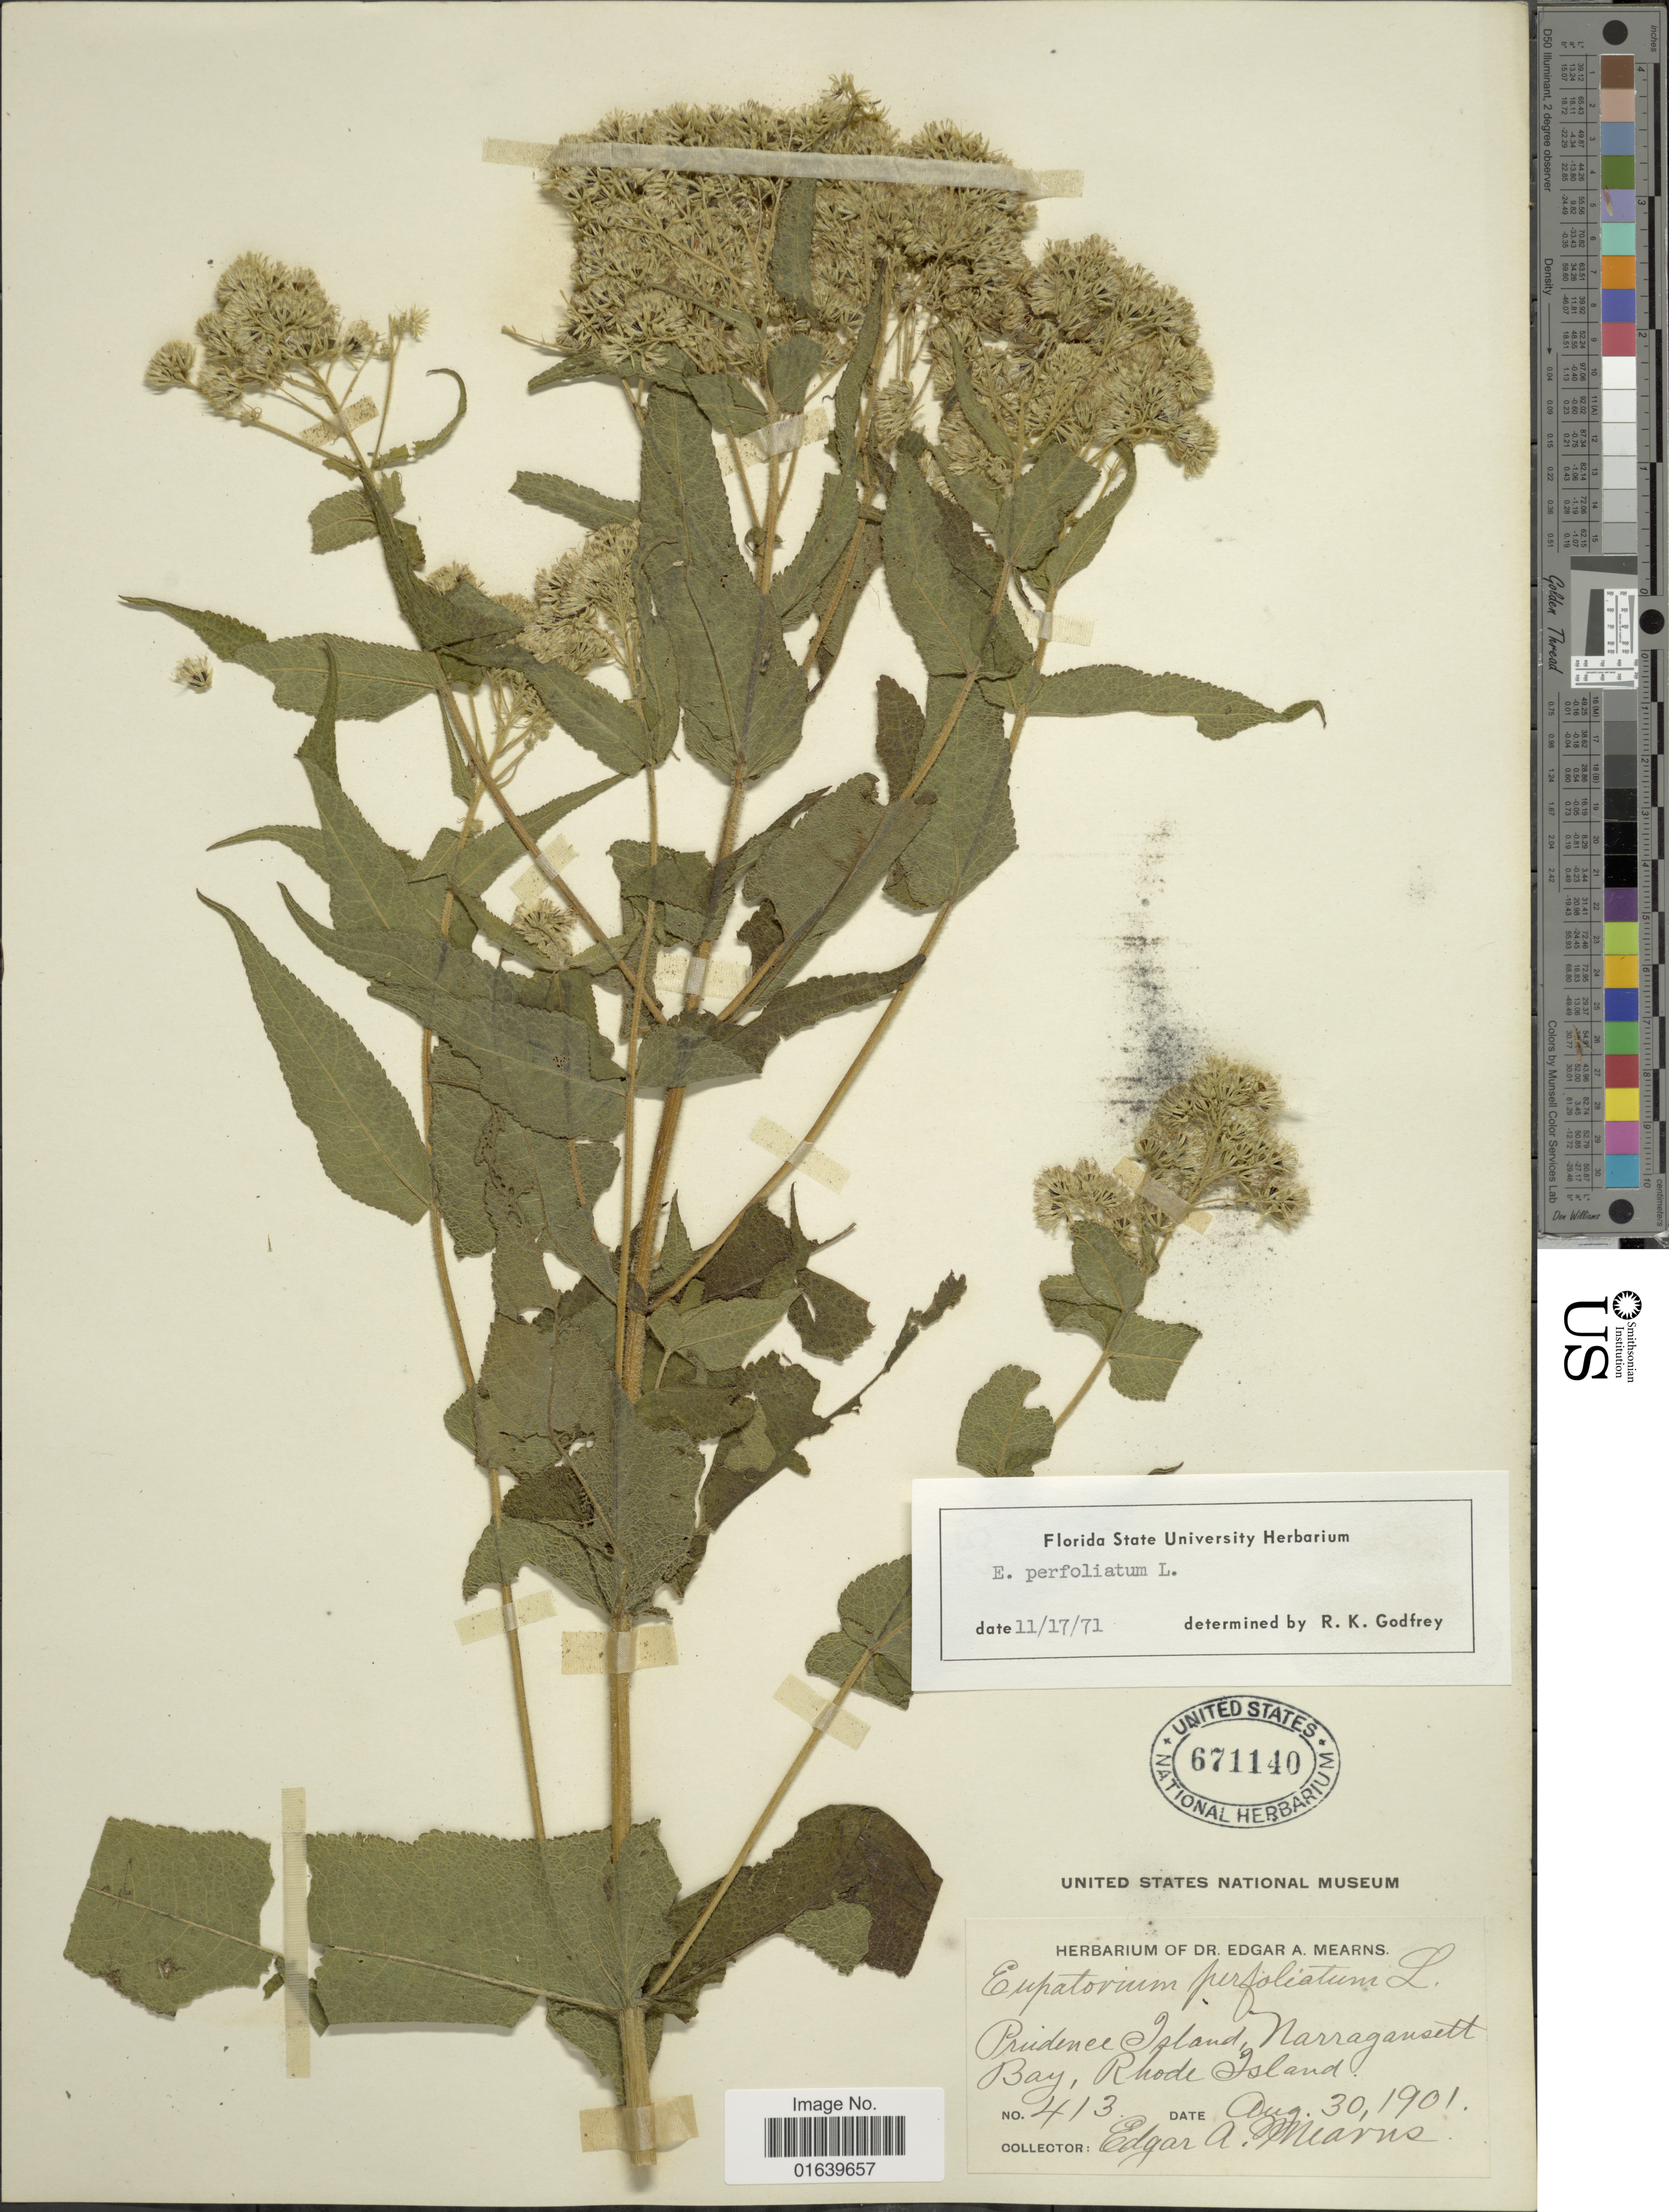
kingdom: Plantae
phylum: Tracheophyta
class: Magnoliopsida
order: Asterales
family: Asteraceae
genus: Eupatorium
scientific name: Eupatorium perfoliatum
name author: L.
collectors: E. A. Mearns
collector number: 413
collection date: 1901-08-30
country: United States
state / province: Rhode Island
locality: Prudence Island, Narragansett Bay.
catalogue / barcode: US 671140